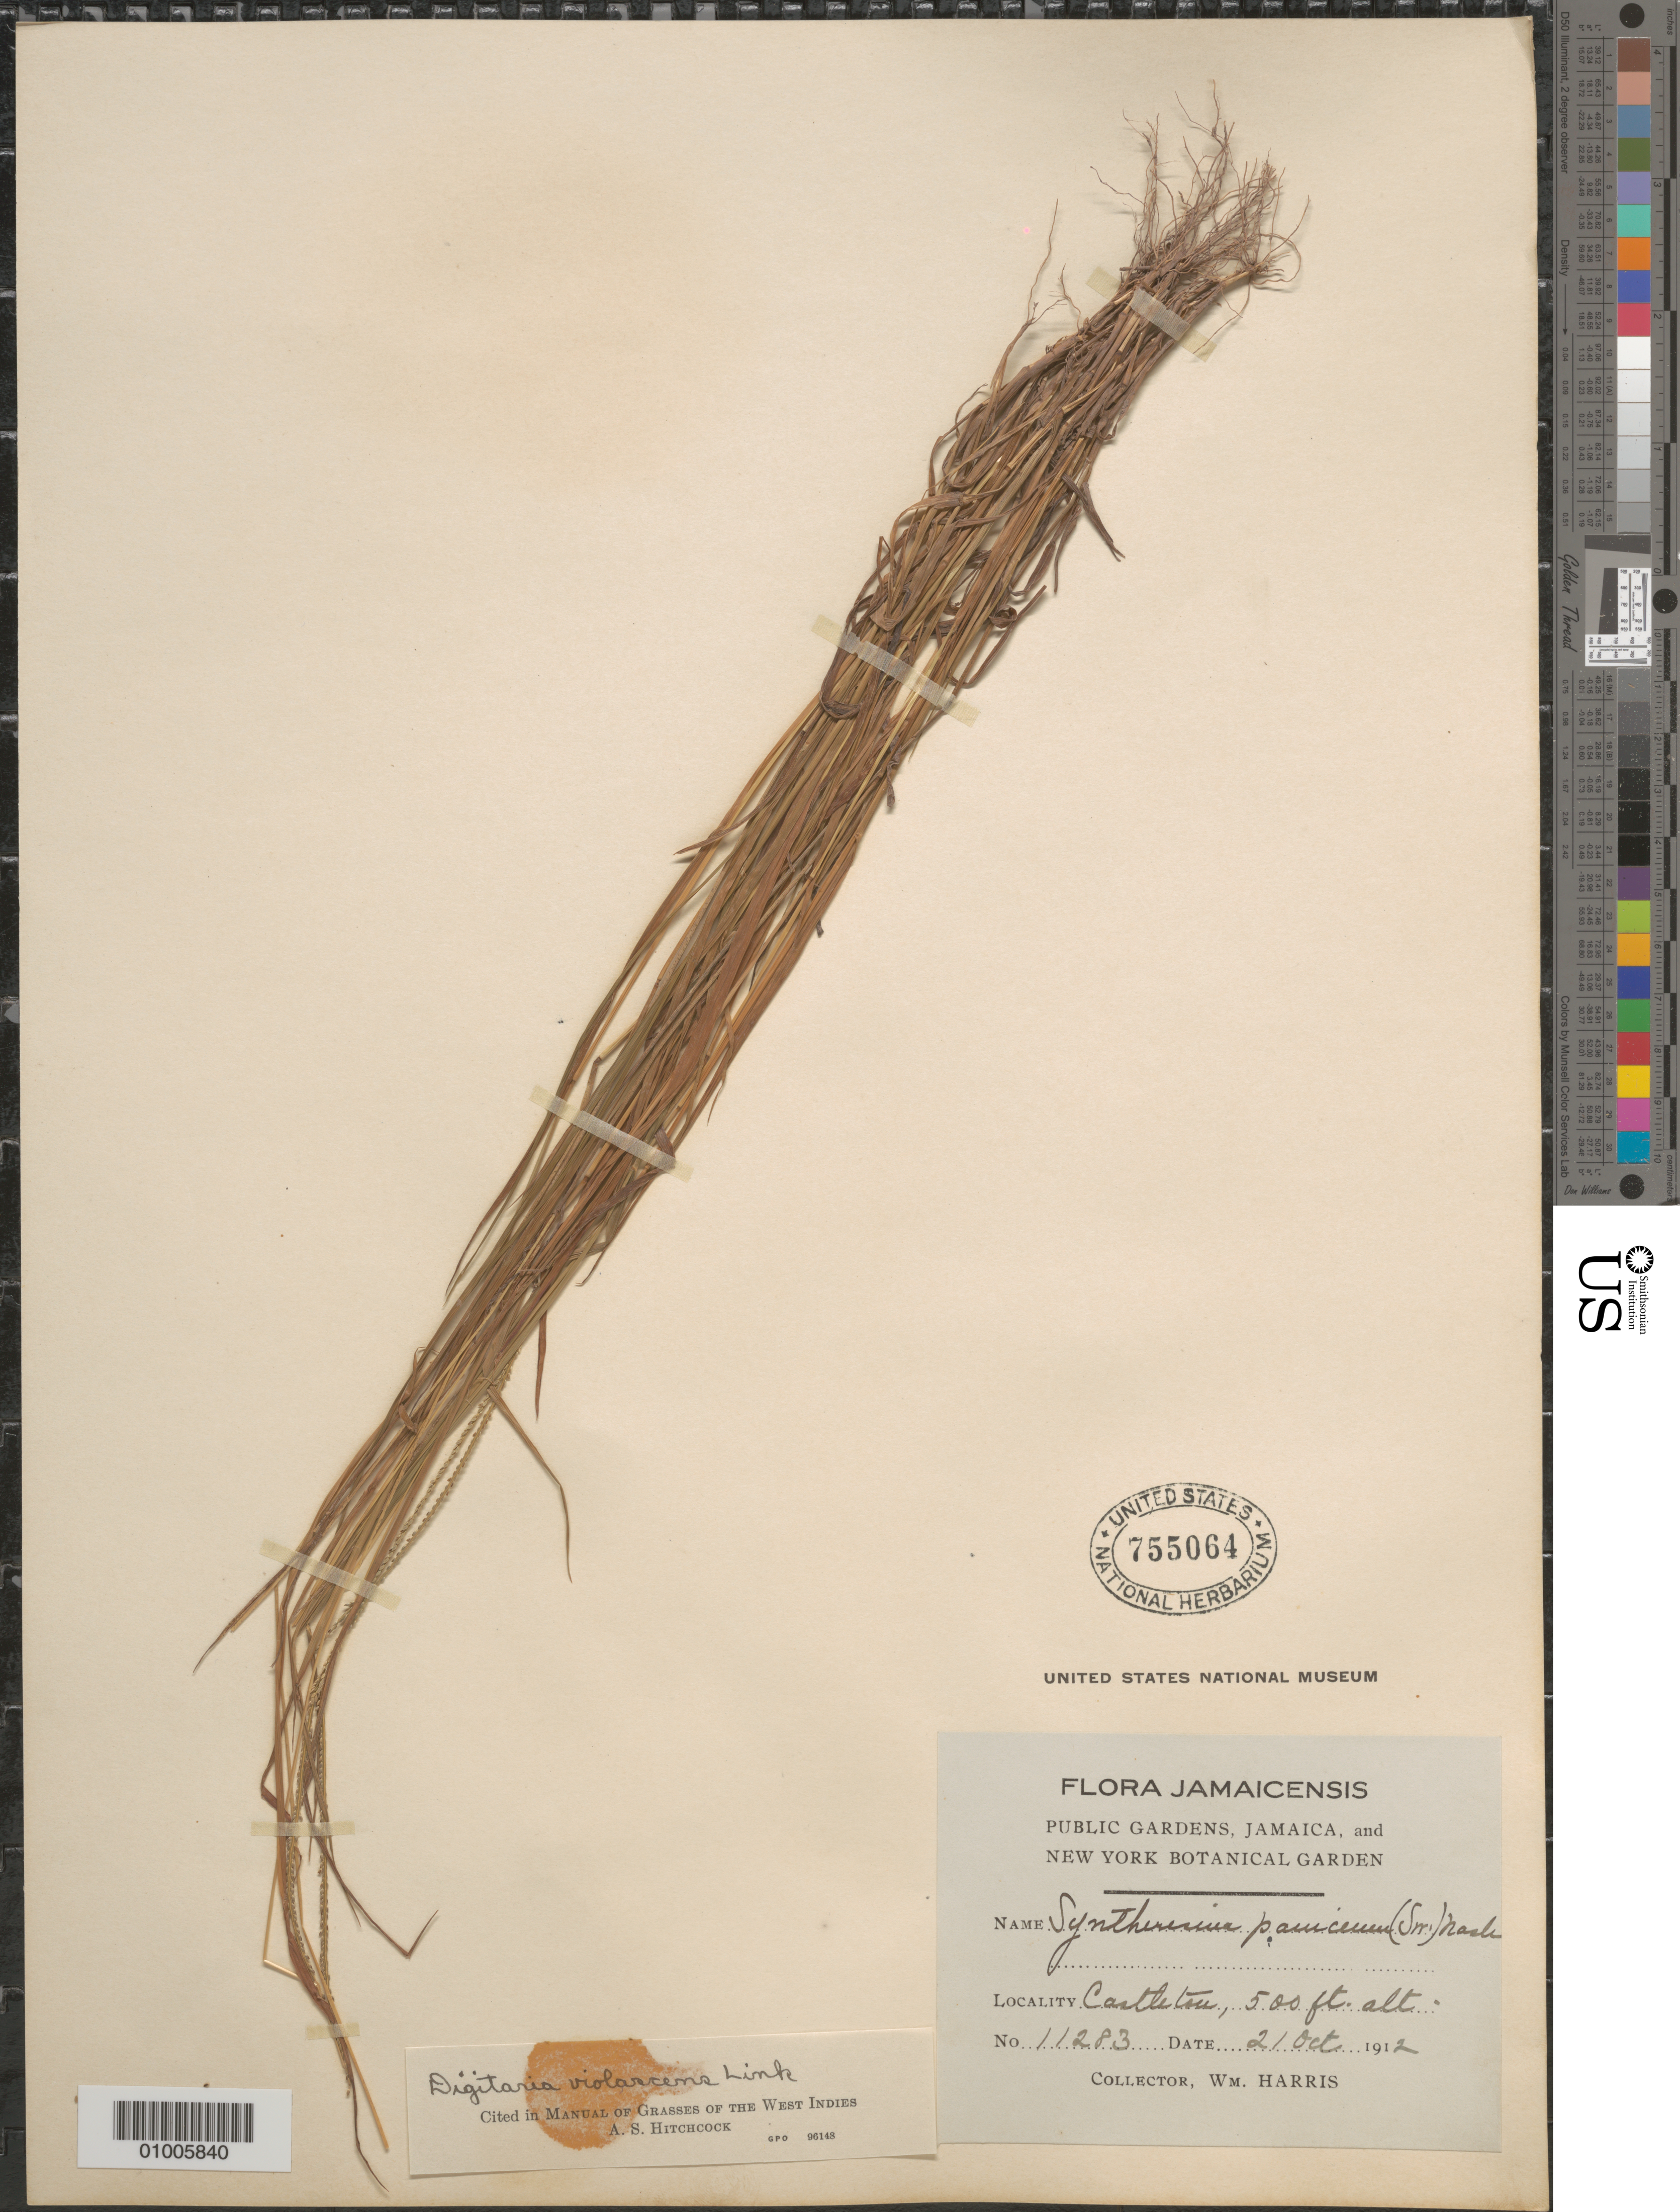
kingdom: Plantae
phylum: Tracheophyta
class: Liliopsida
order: Poales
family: Poaceae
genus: Digitaria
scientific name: Digitaria violascens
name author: Link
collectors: W. H. Harris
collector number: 11283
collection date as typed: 21 Oct 1912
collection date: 1912-10-21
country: Jamaica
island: Jamaica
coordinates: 0 N, 0 E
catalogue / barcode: US 755064